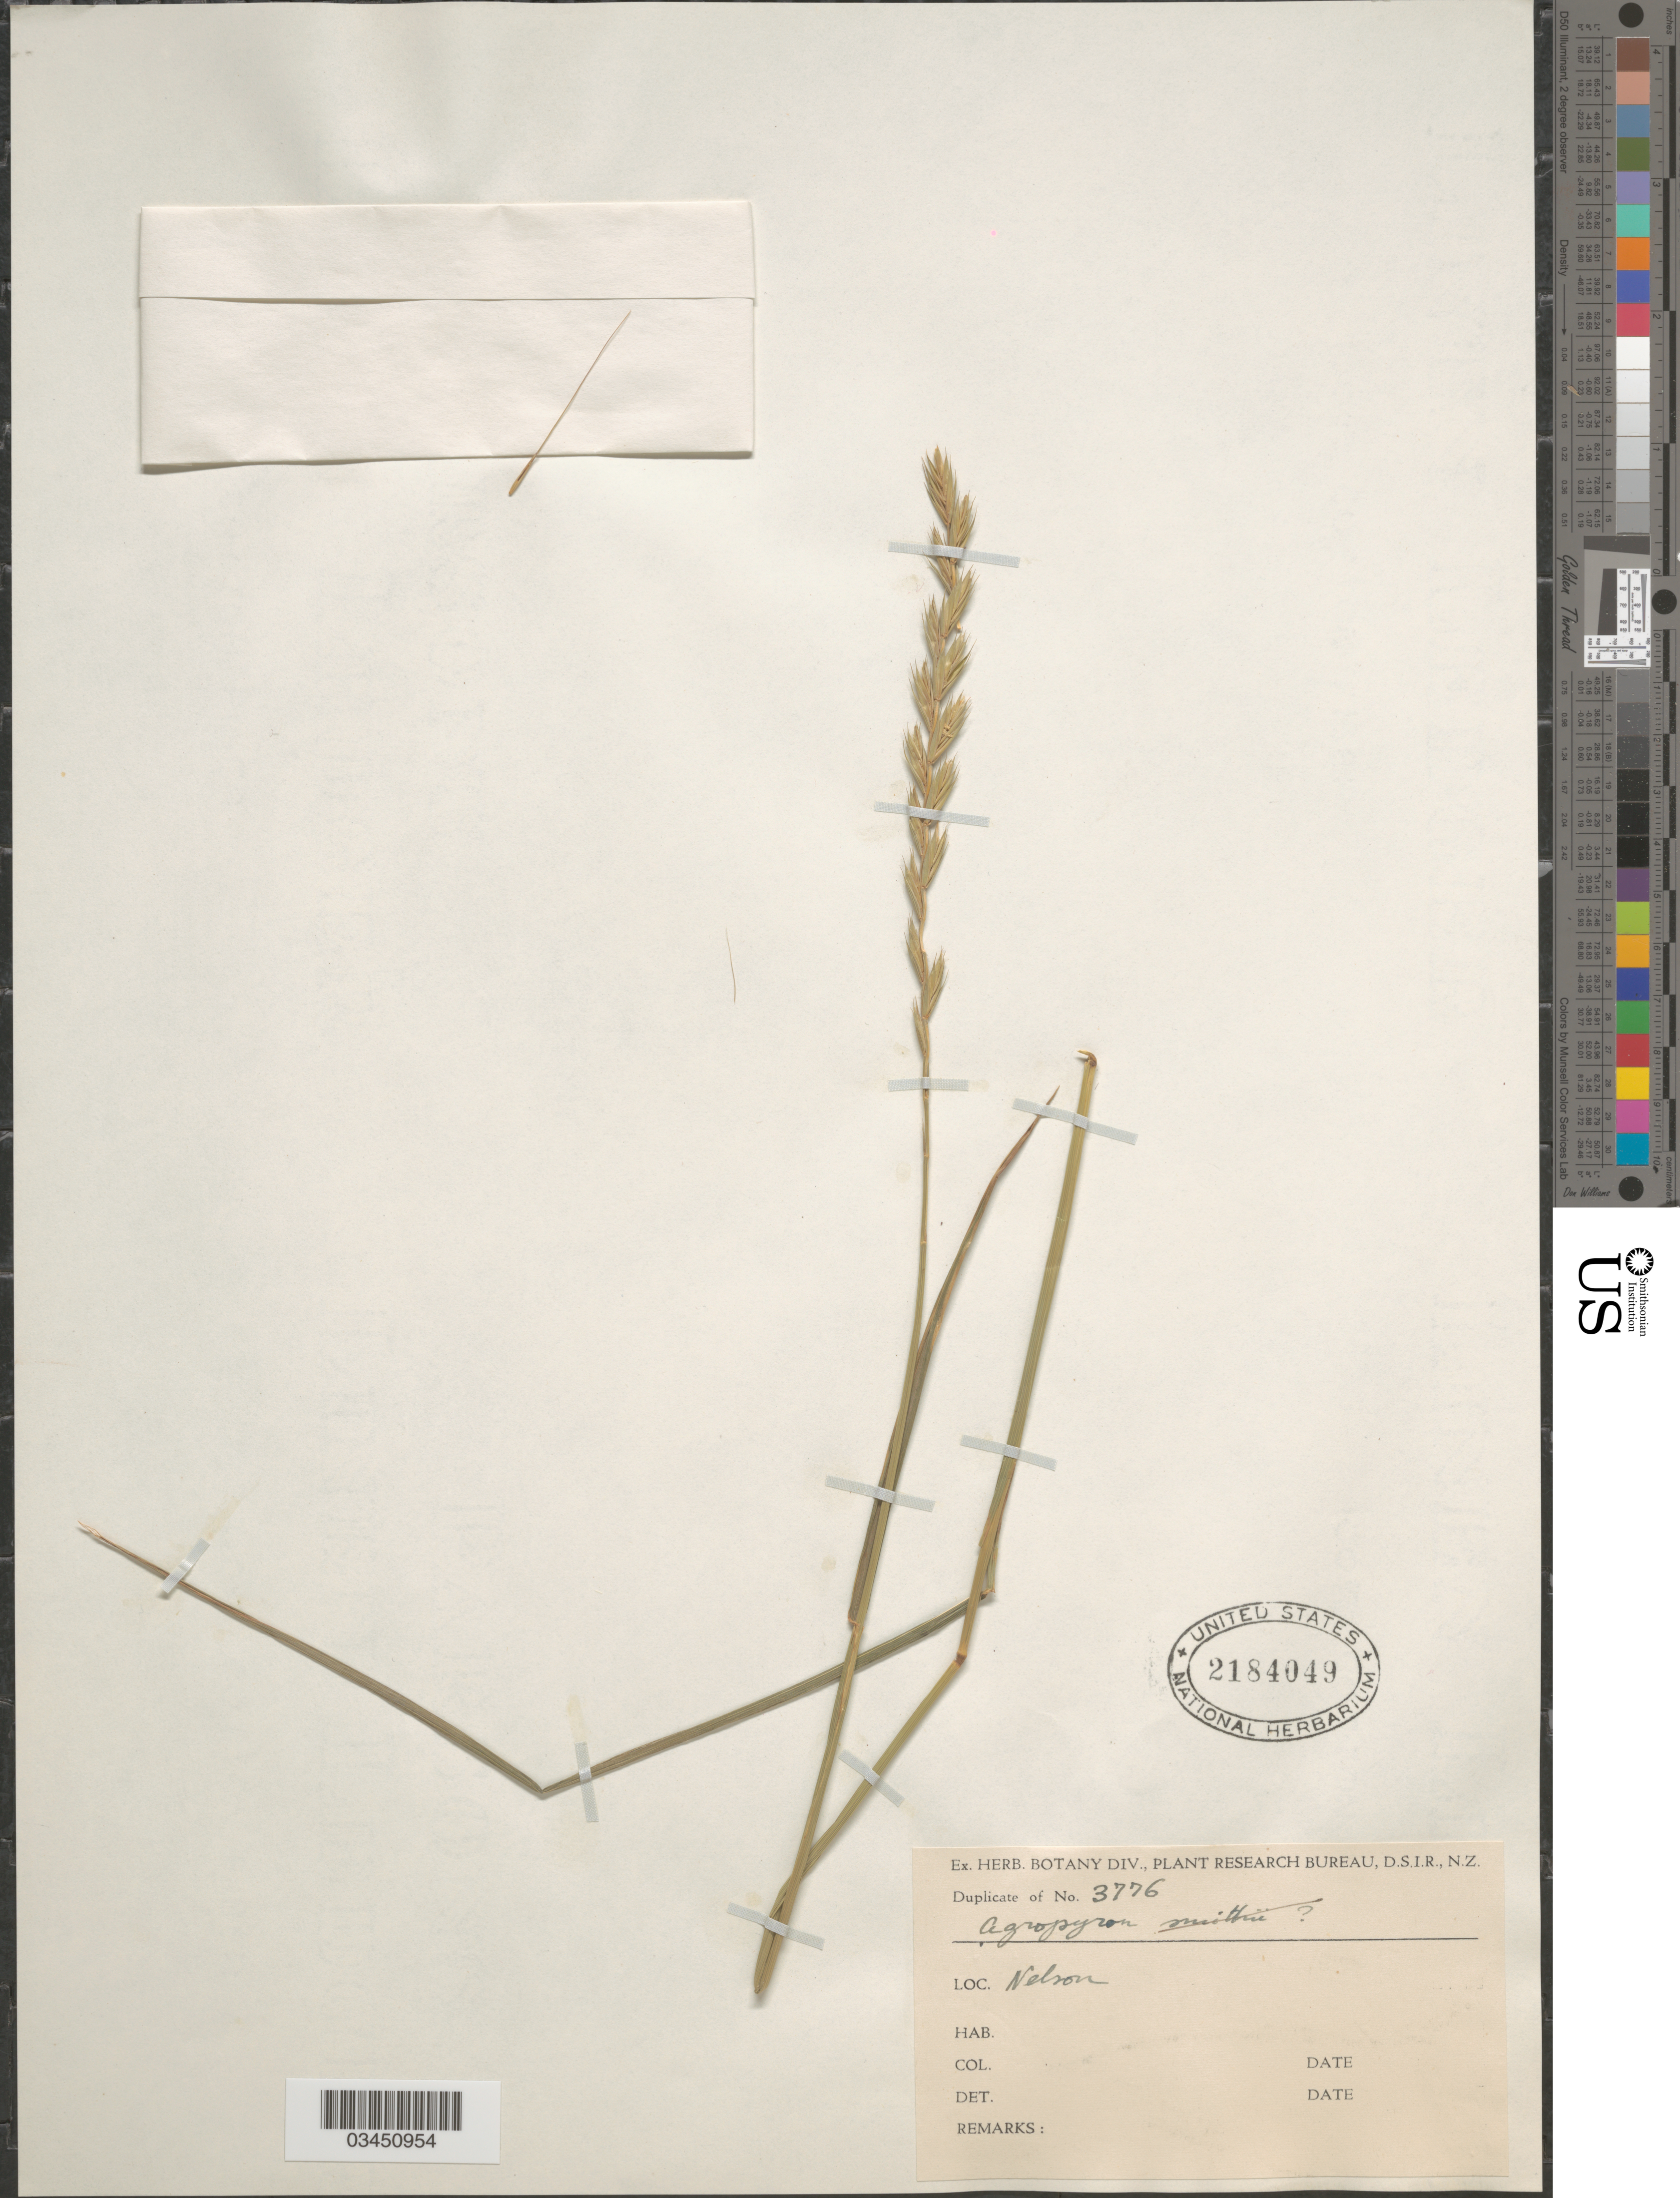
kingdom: Plantae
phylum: Tracheophyta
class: Liliopsida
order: Poales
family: Poaceae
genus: Elymus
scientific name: Elymus sp.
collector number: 3776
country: New Zealand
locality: Nelson.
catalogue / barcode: US 2184049